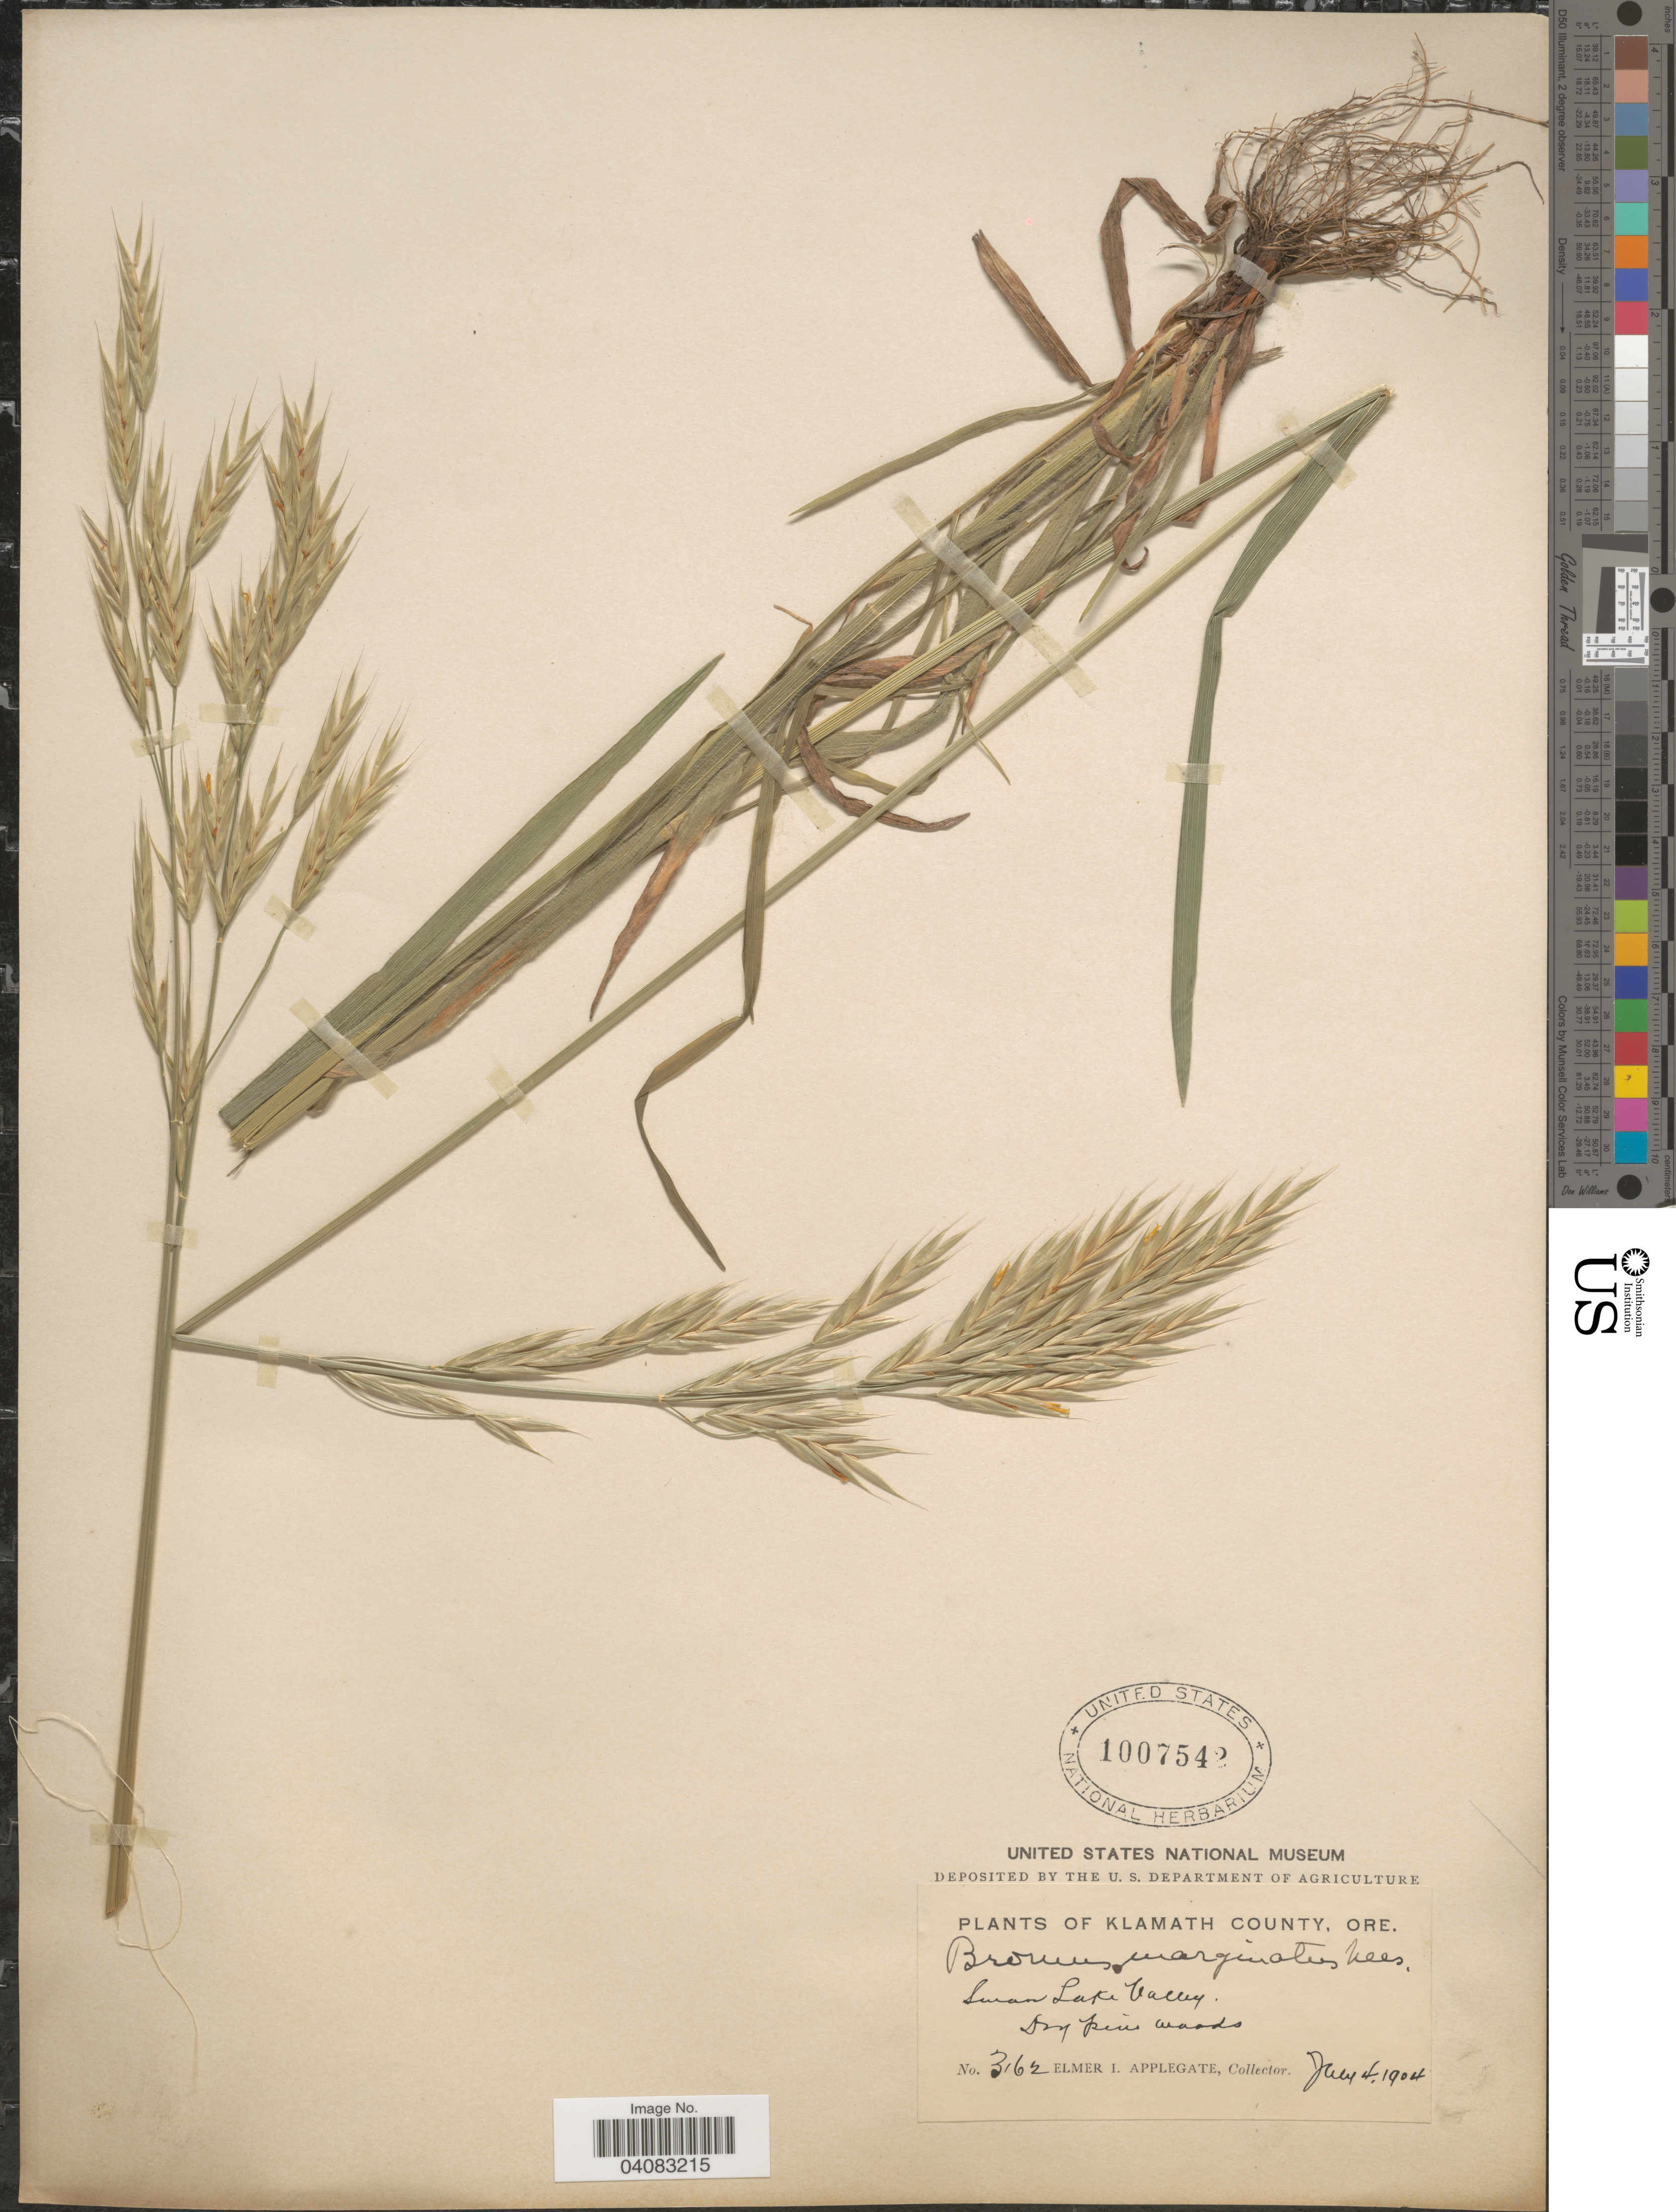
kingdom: Plantae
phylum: Tracheophyta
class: Liliopsida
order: Poales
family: Poaceae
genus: Bromus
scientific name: Bromus marginatus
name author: Nees ex Steud.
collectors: E. I. Applegate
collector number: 3162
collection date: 1904-07-04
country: United States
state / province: Oregon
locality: Klamath County. Swan Lake Valley.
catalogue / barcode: US 1007542